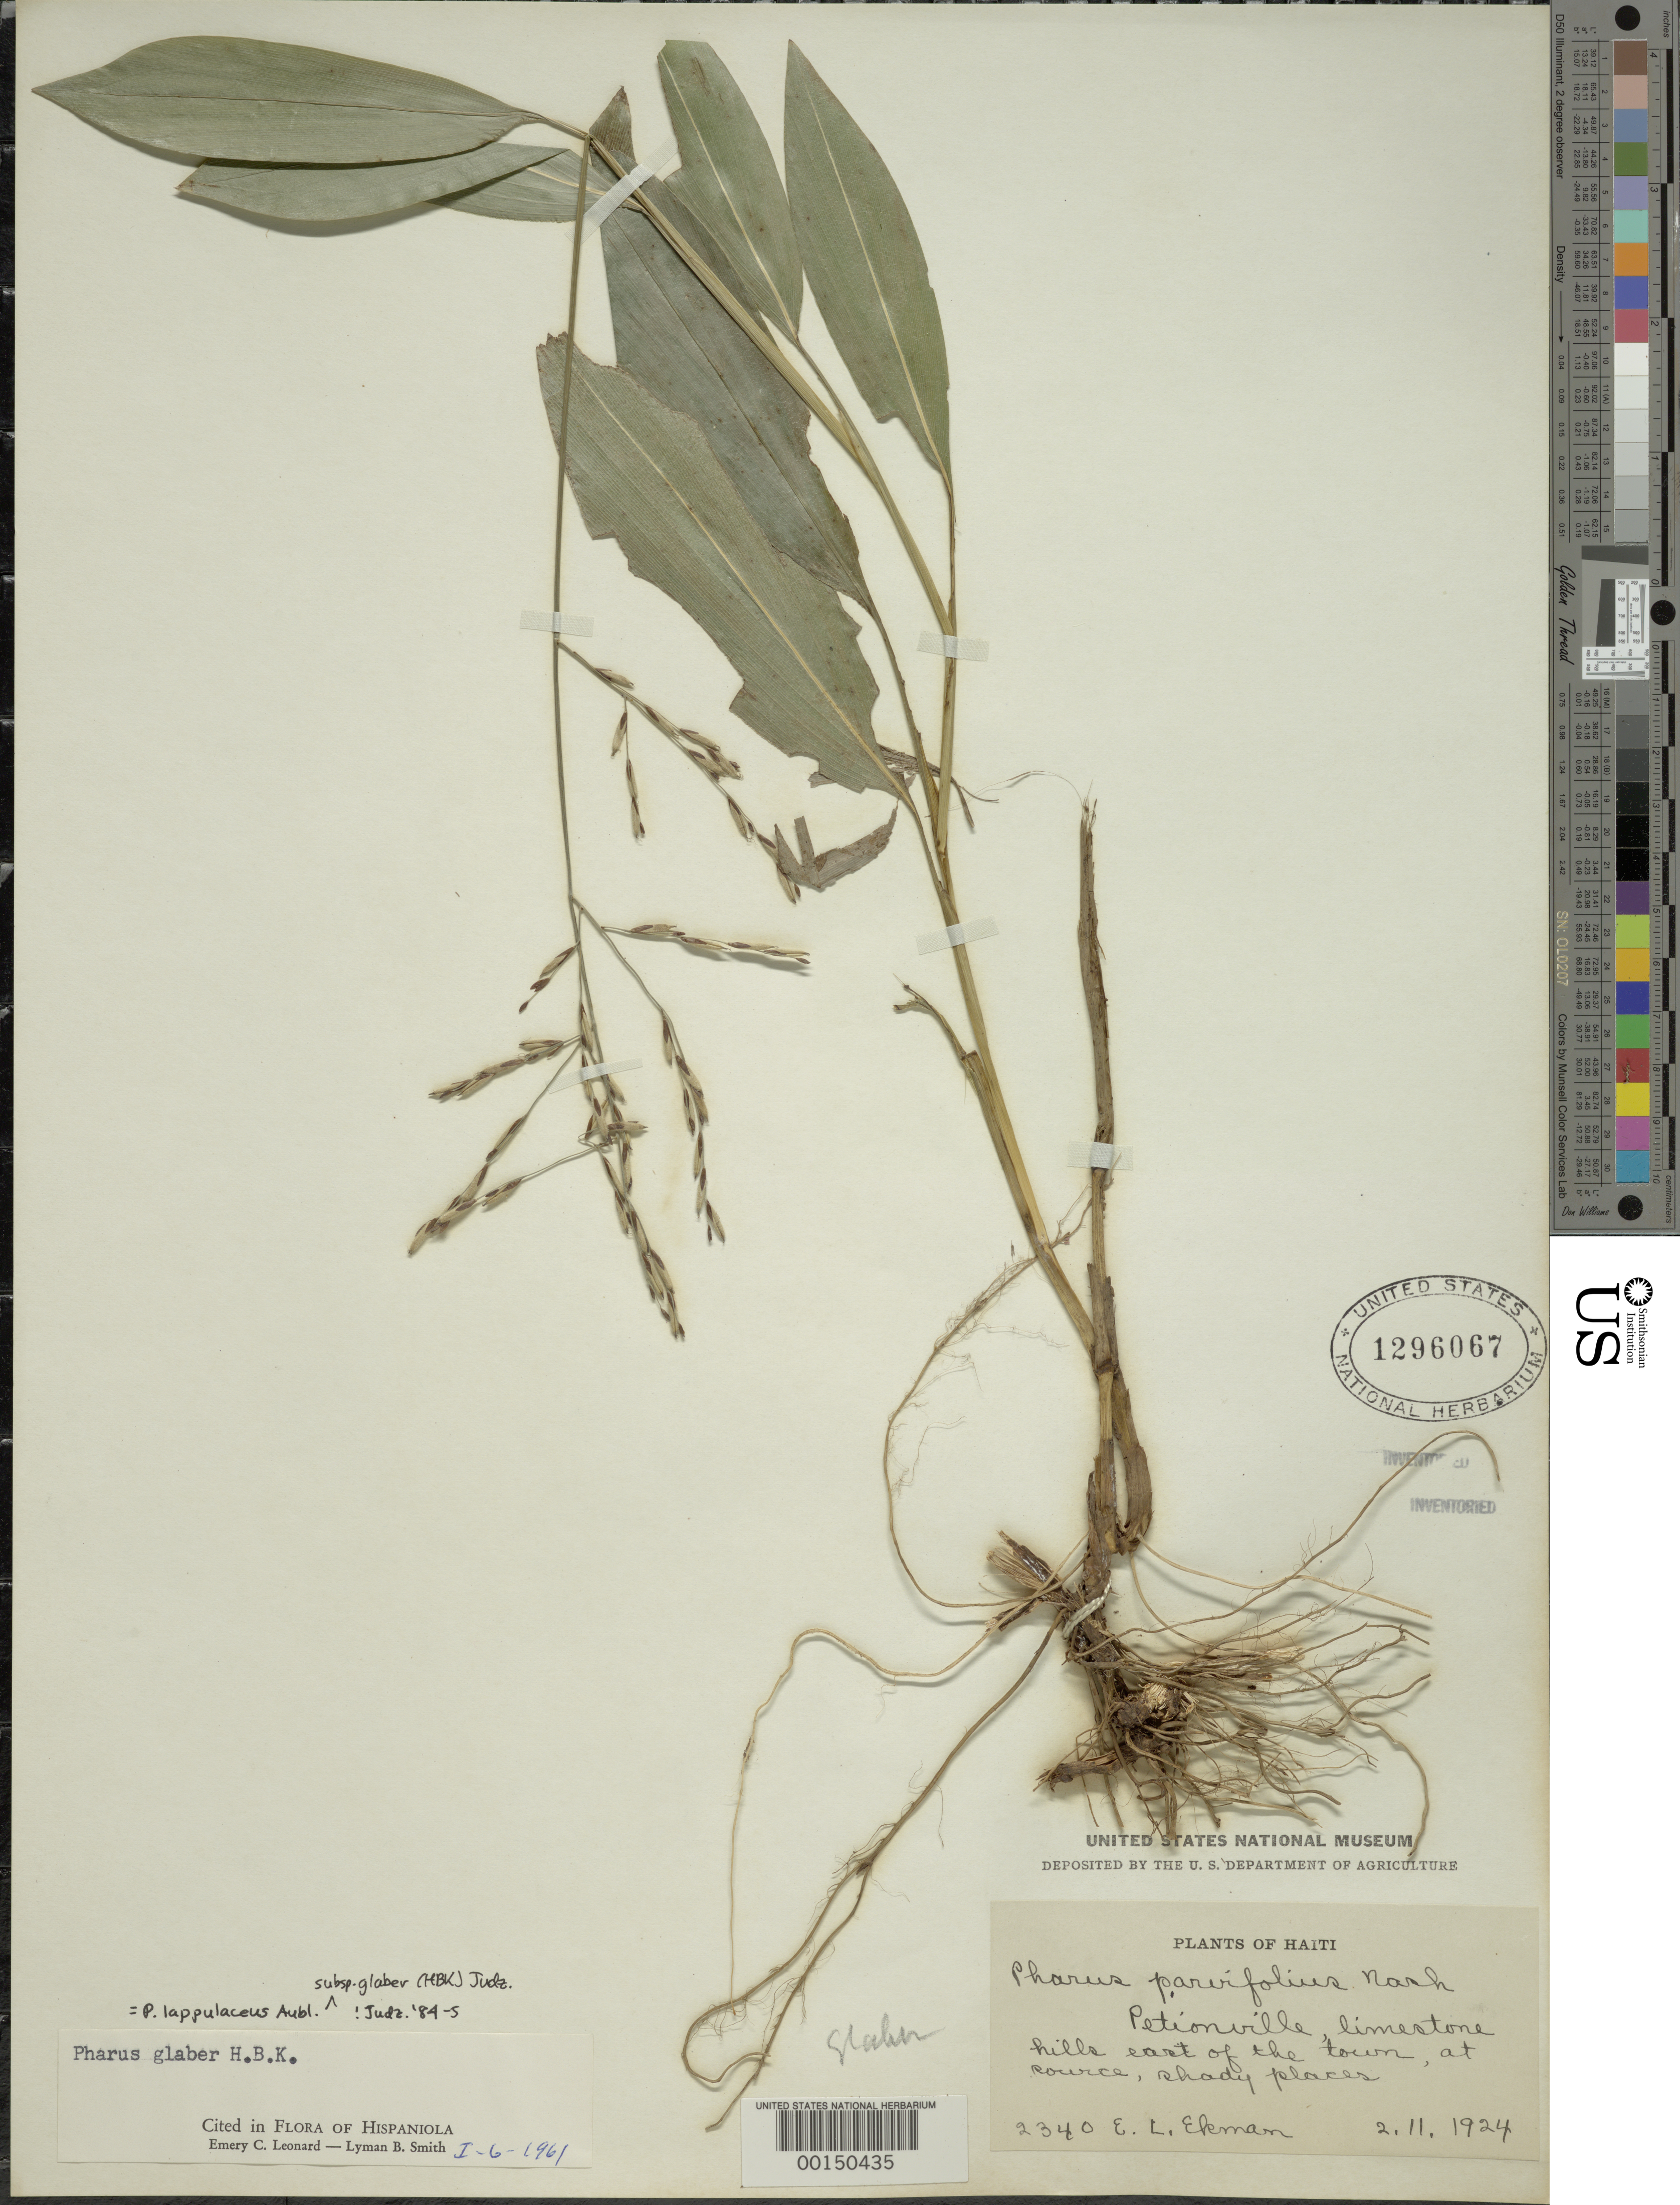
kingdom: Plantae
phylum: Tracheophyta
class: Liliopsida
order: Poales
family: Poaceae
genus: Pharus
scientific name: Pharus lappulaceus subsp. glaber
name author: (Kunth) Judz.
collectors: E. L. Ekman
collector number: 2340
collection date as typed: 02 Nov 1924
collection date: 1924-11-02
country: Haiti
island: Hispaniola Island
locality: Petionville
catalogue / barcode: US 1296067